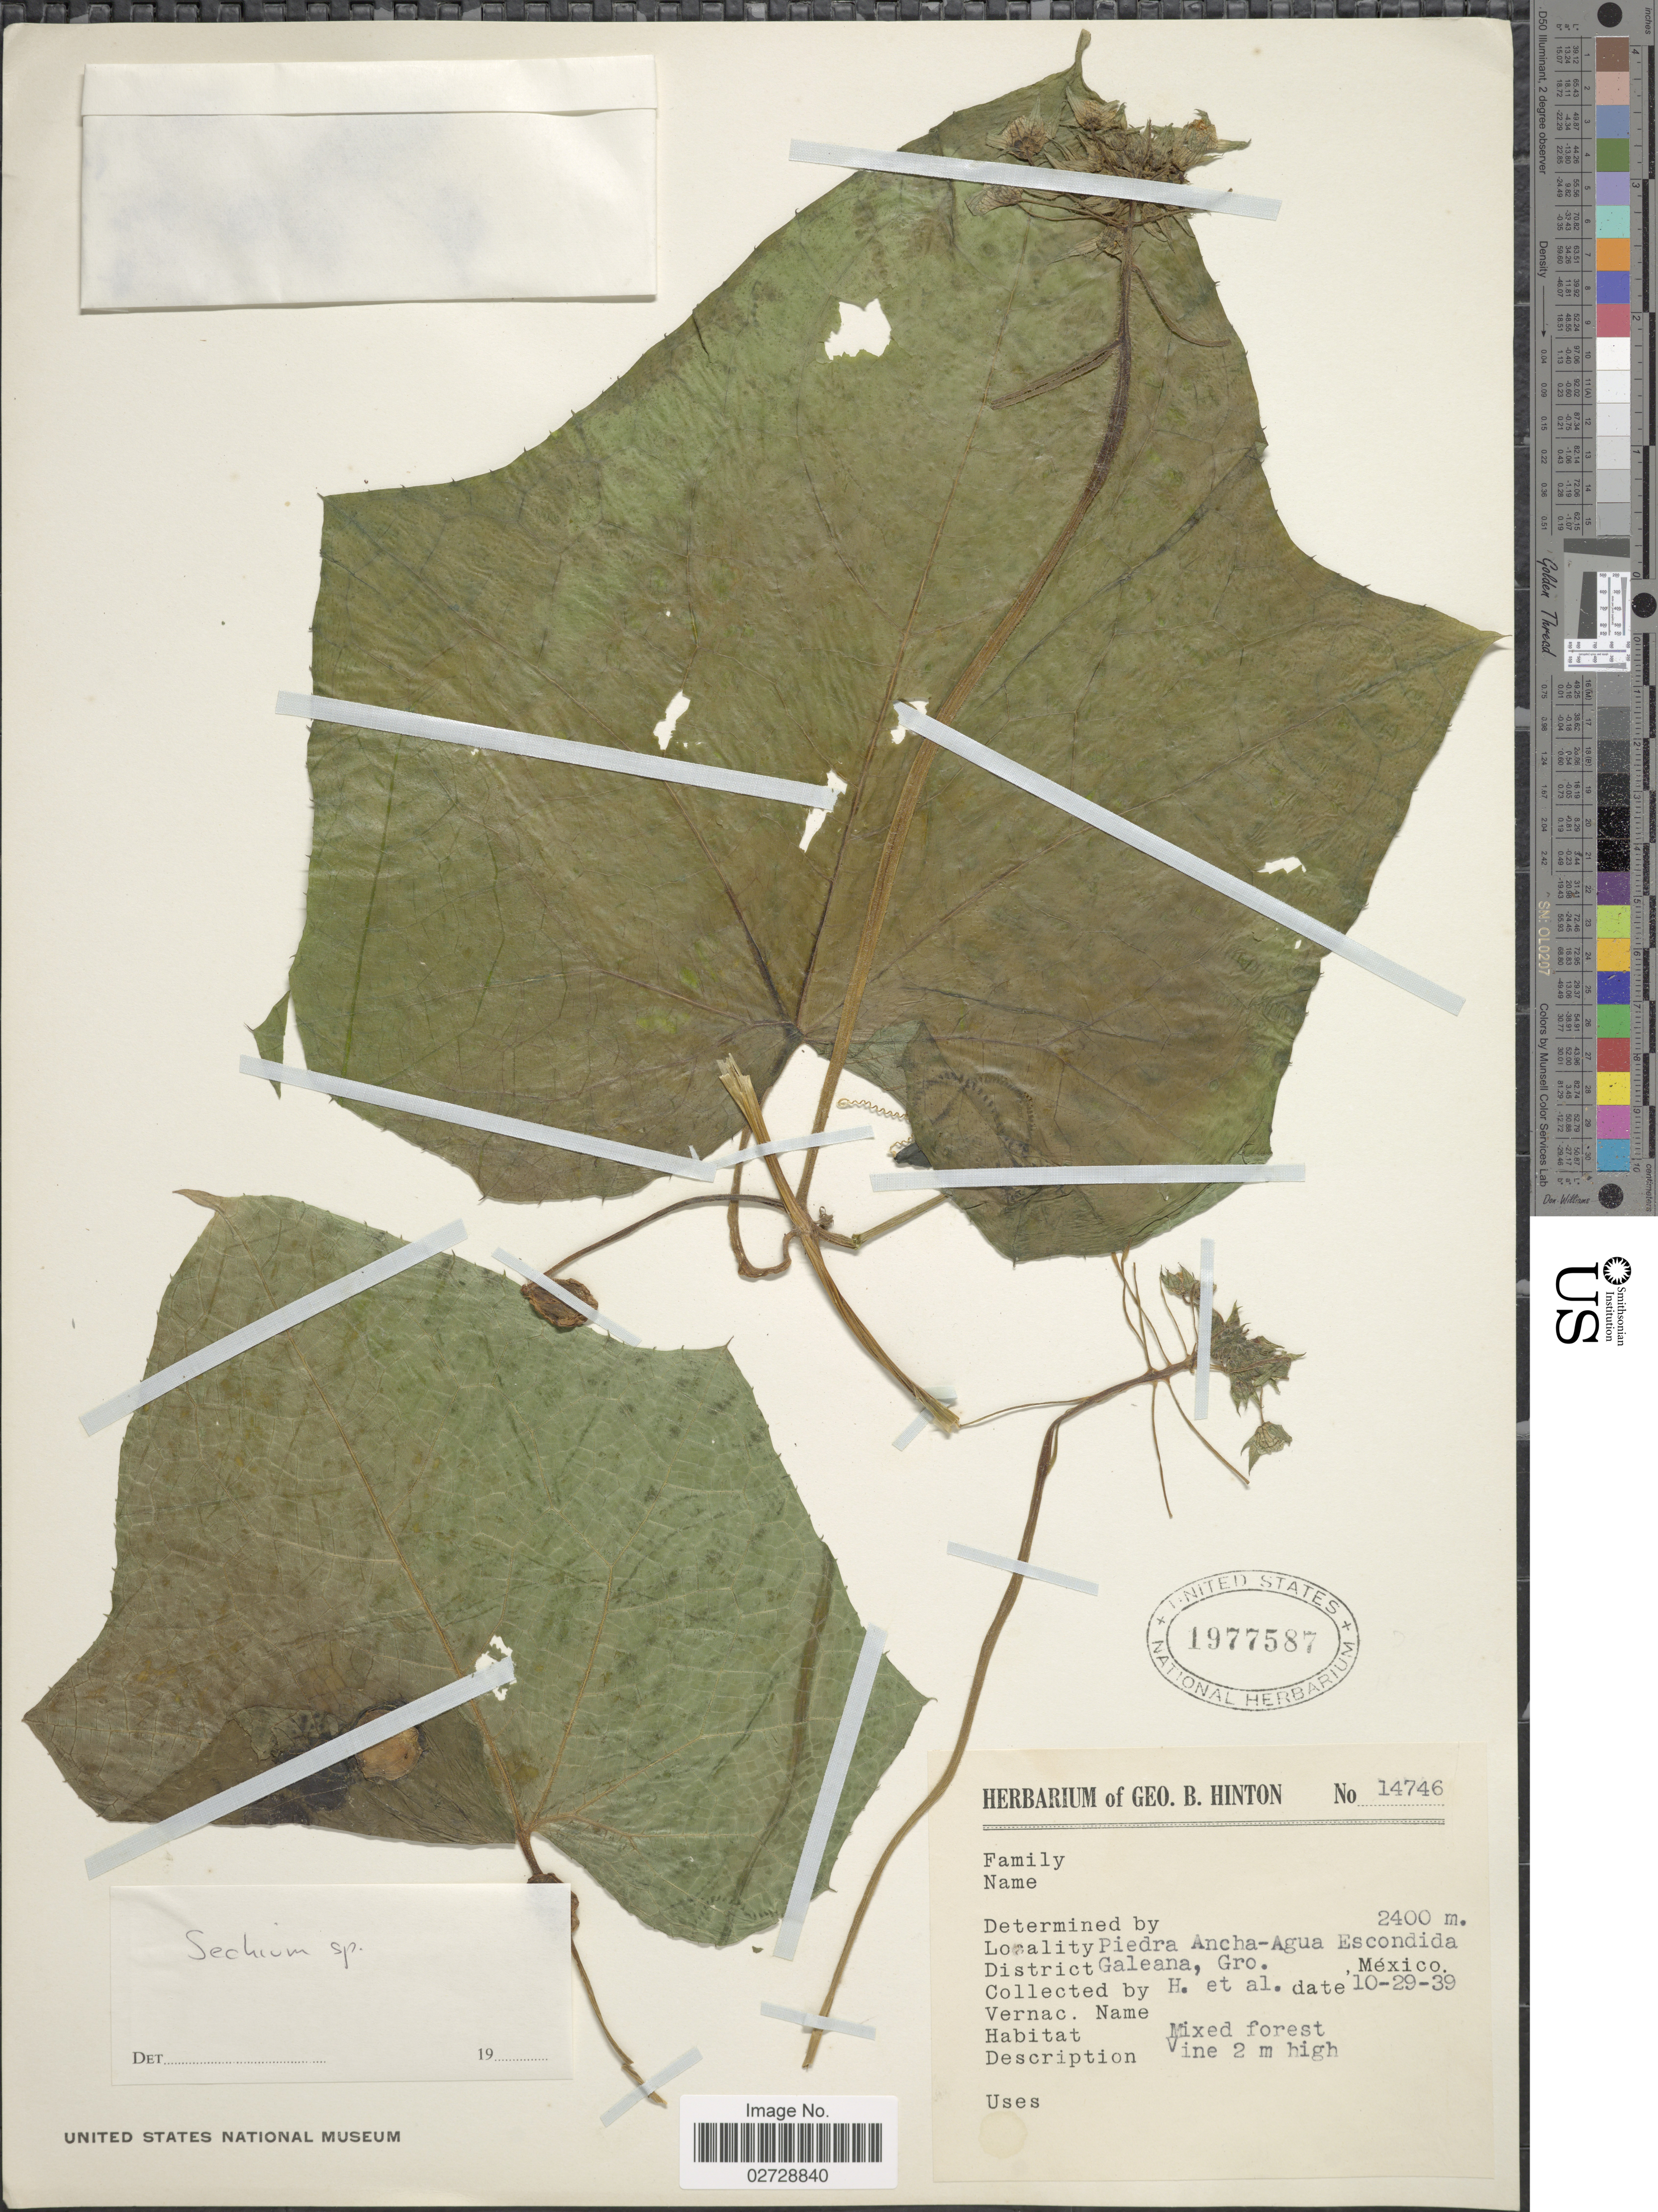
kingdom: Plantae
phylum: Tracheophyta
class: Magnoliopsida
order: Cucurbitales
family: Cucurbitaceae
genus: Sechium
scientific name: Sechium sp.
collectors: G. B. Hinton & et al.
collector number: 14746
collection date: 1939-10-29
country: Mexico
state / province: Guerrero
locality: Piedra Ancha - Agua Escondida. District: Galeana.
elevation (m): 2400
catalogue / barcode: US 1977587